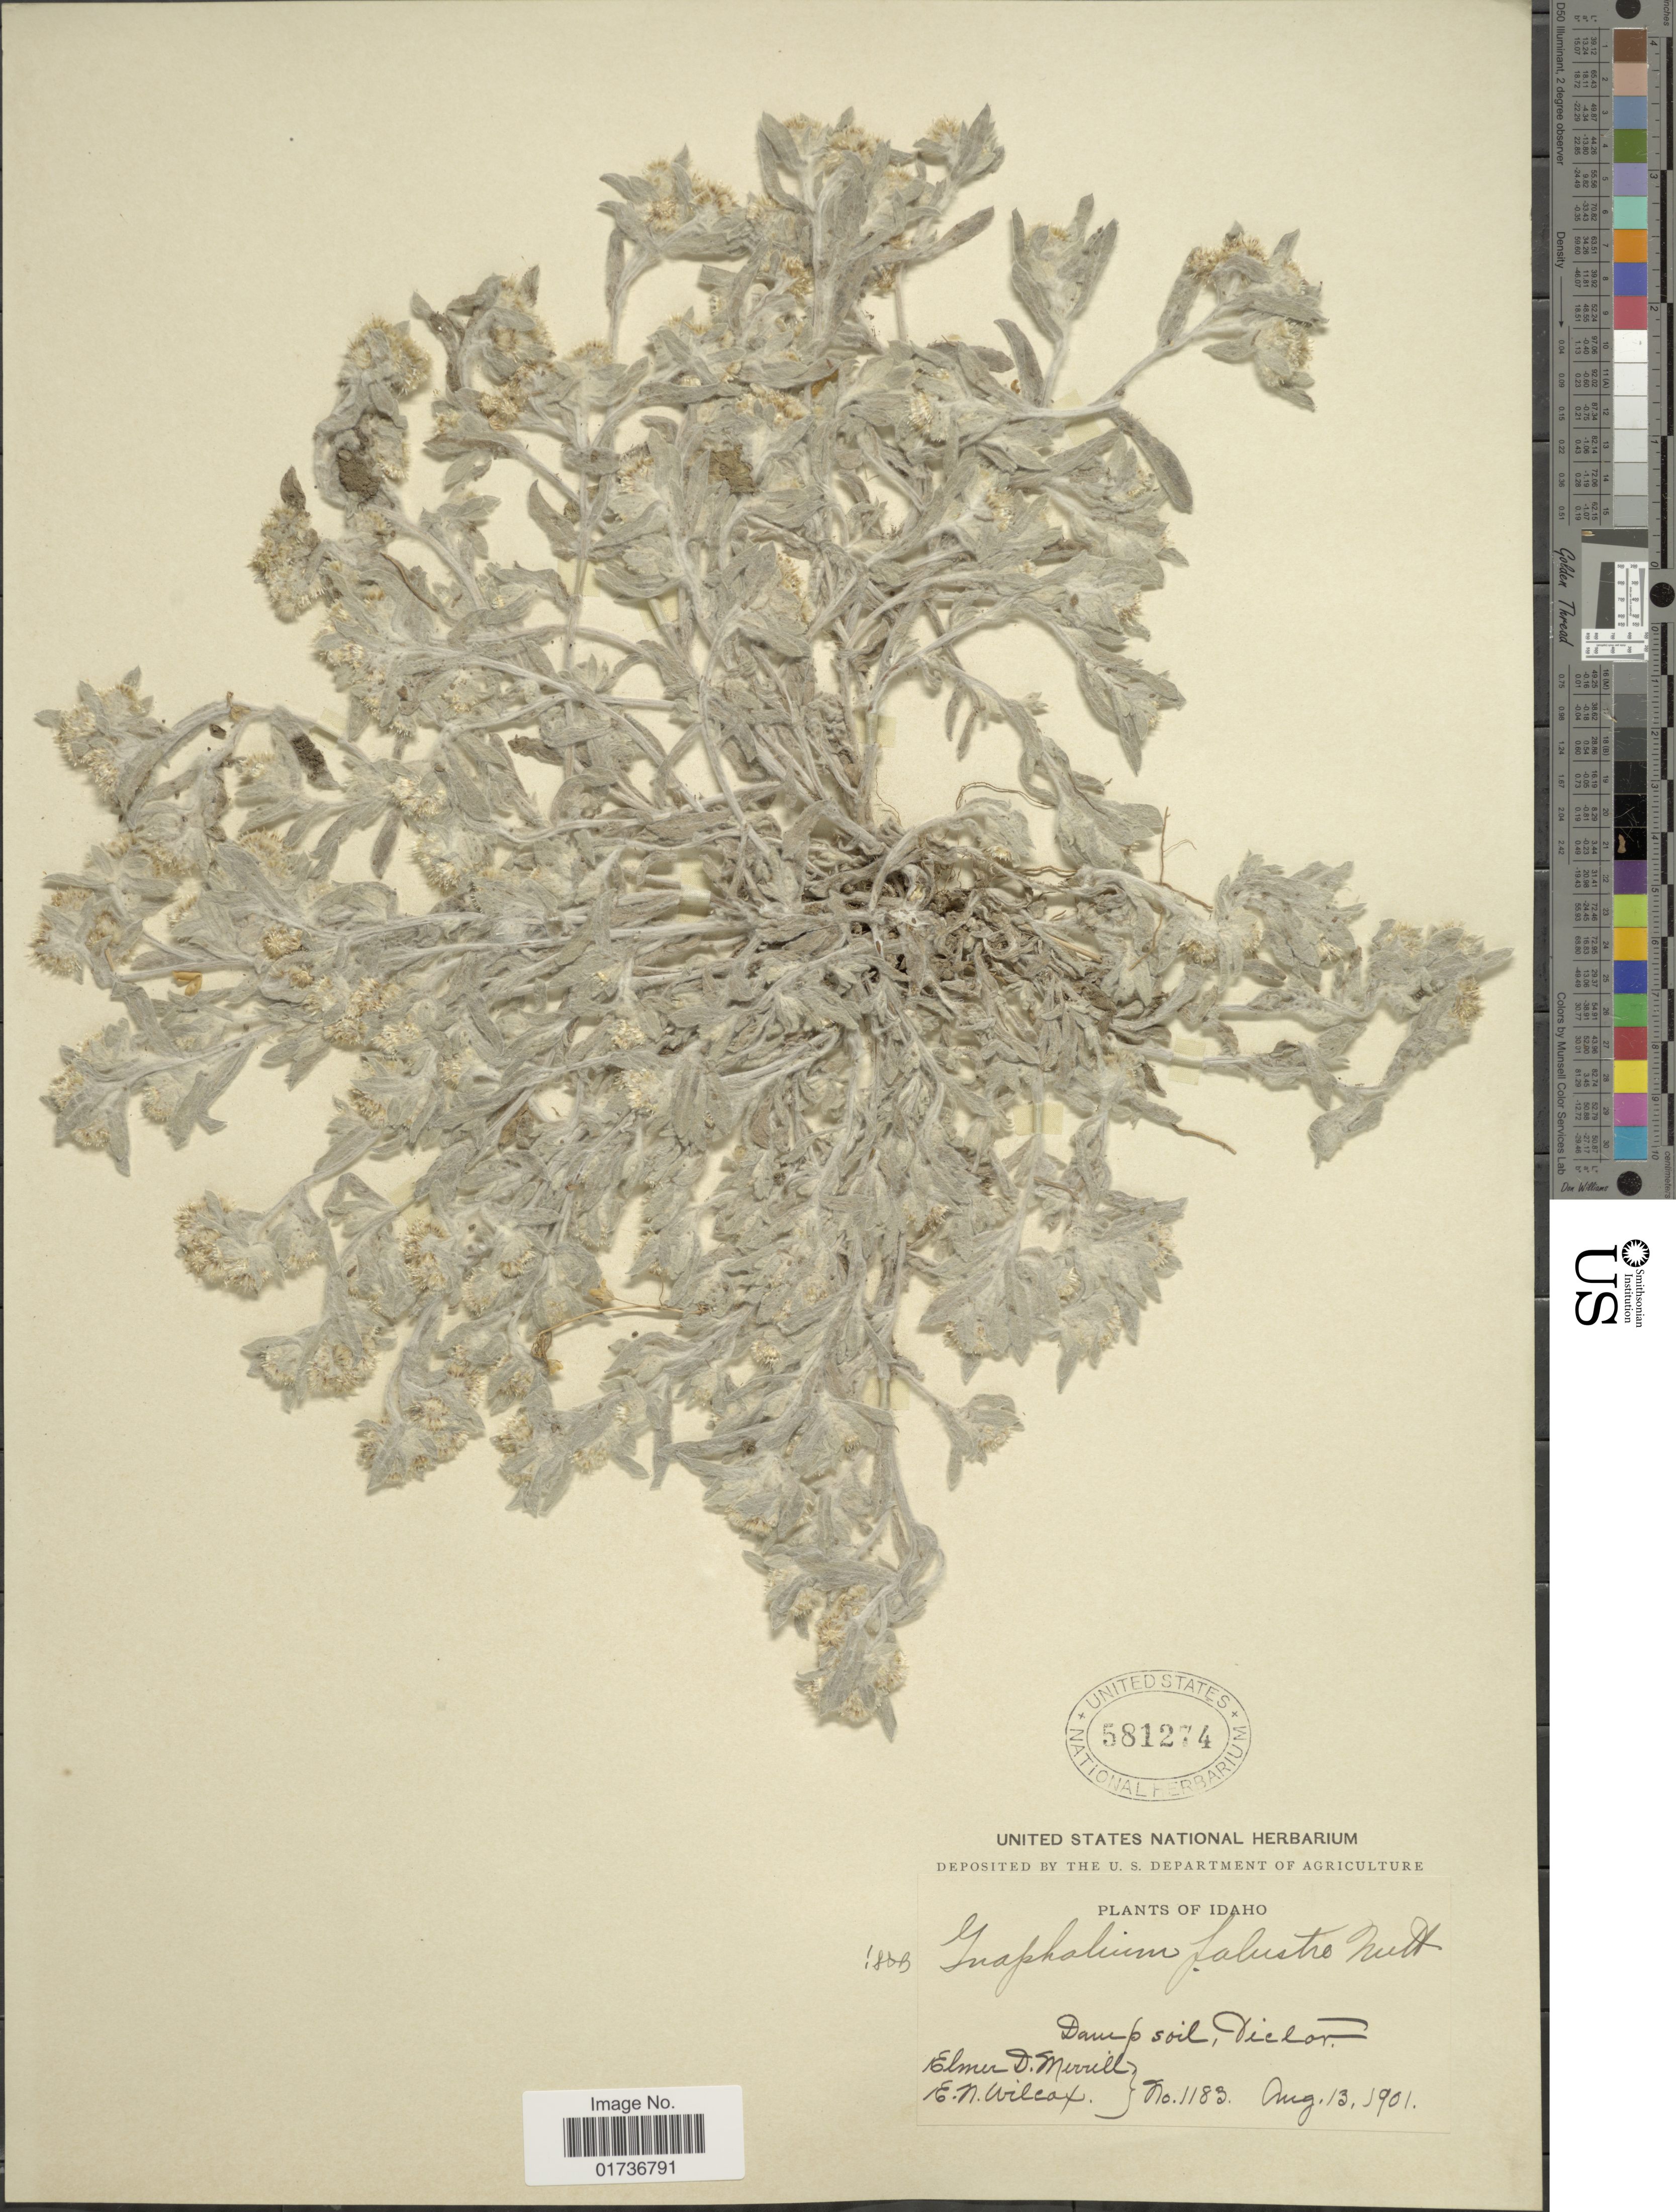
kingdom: Plantae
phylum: Tracheophyta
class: Magnoliopsida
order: Asterales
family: Asteraceae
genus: Gnaphalium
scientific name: Gnaphalium palustre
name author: Nutt.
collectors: E. D. Merrill & E. Wilcox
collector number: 1183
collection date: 1901-08-13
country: United States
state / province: Idaho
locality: Damp soil, Victor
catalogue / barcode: US 581274